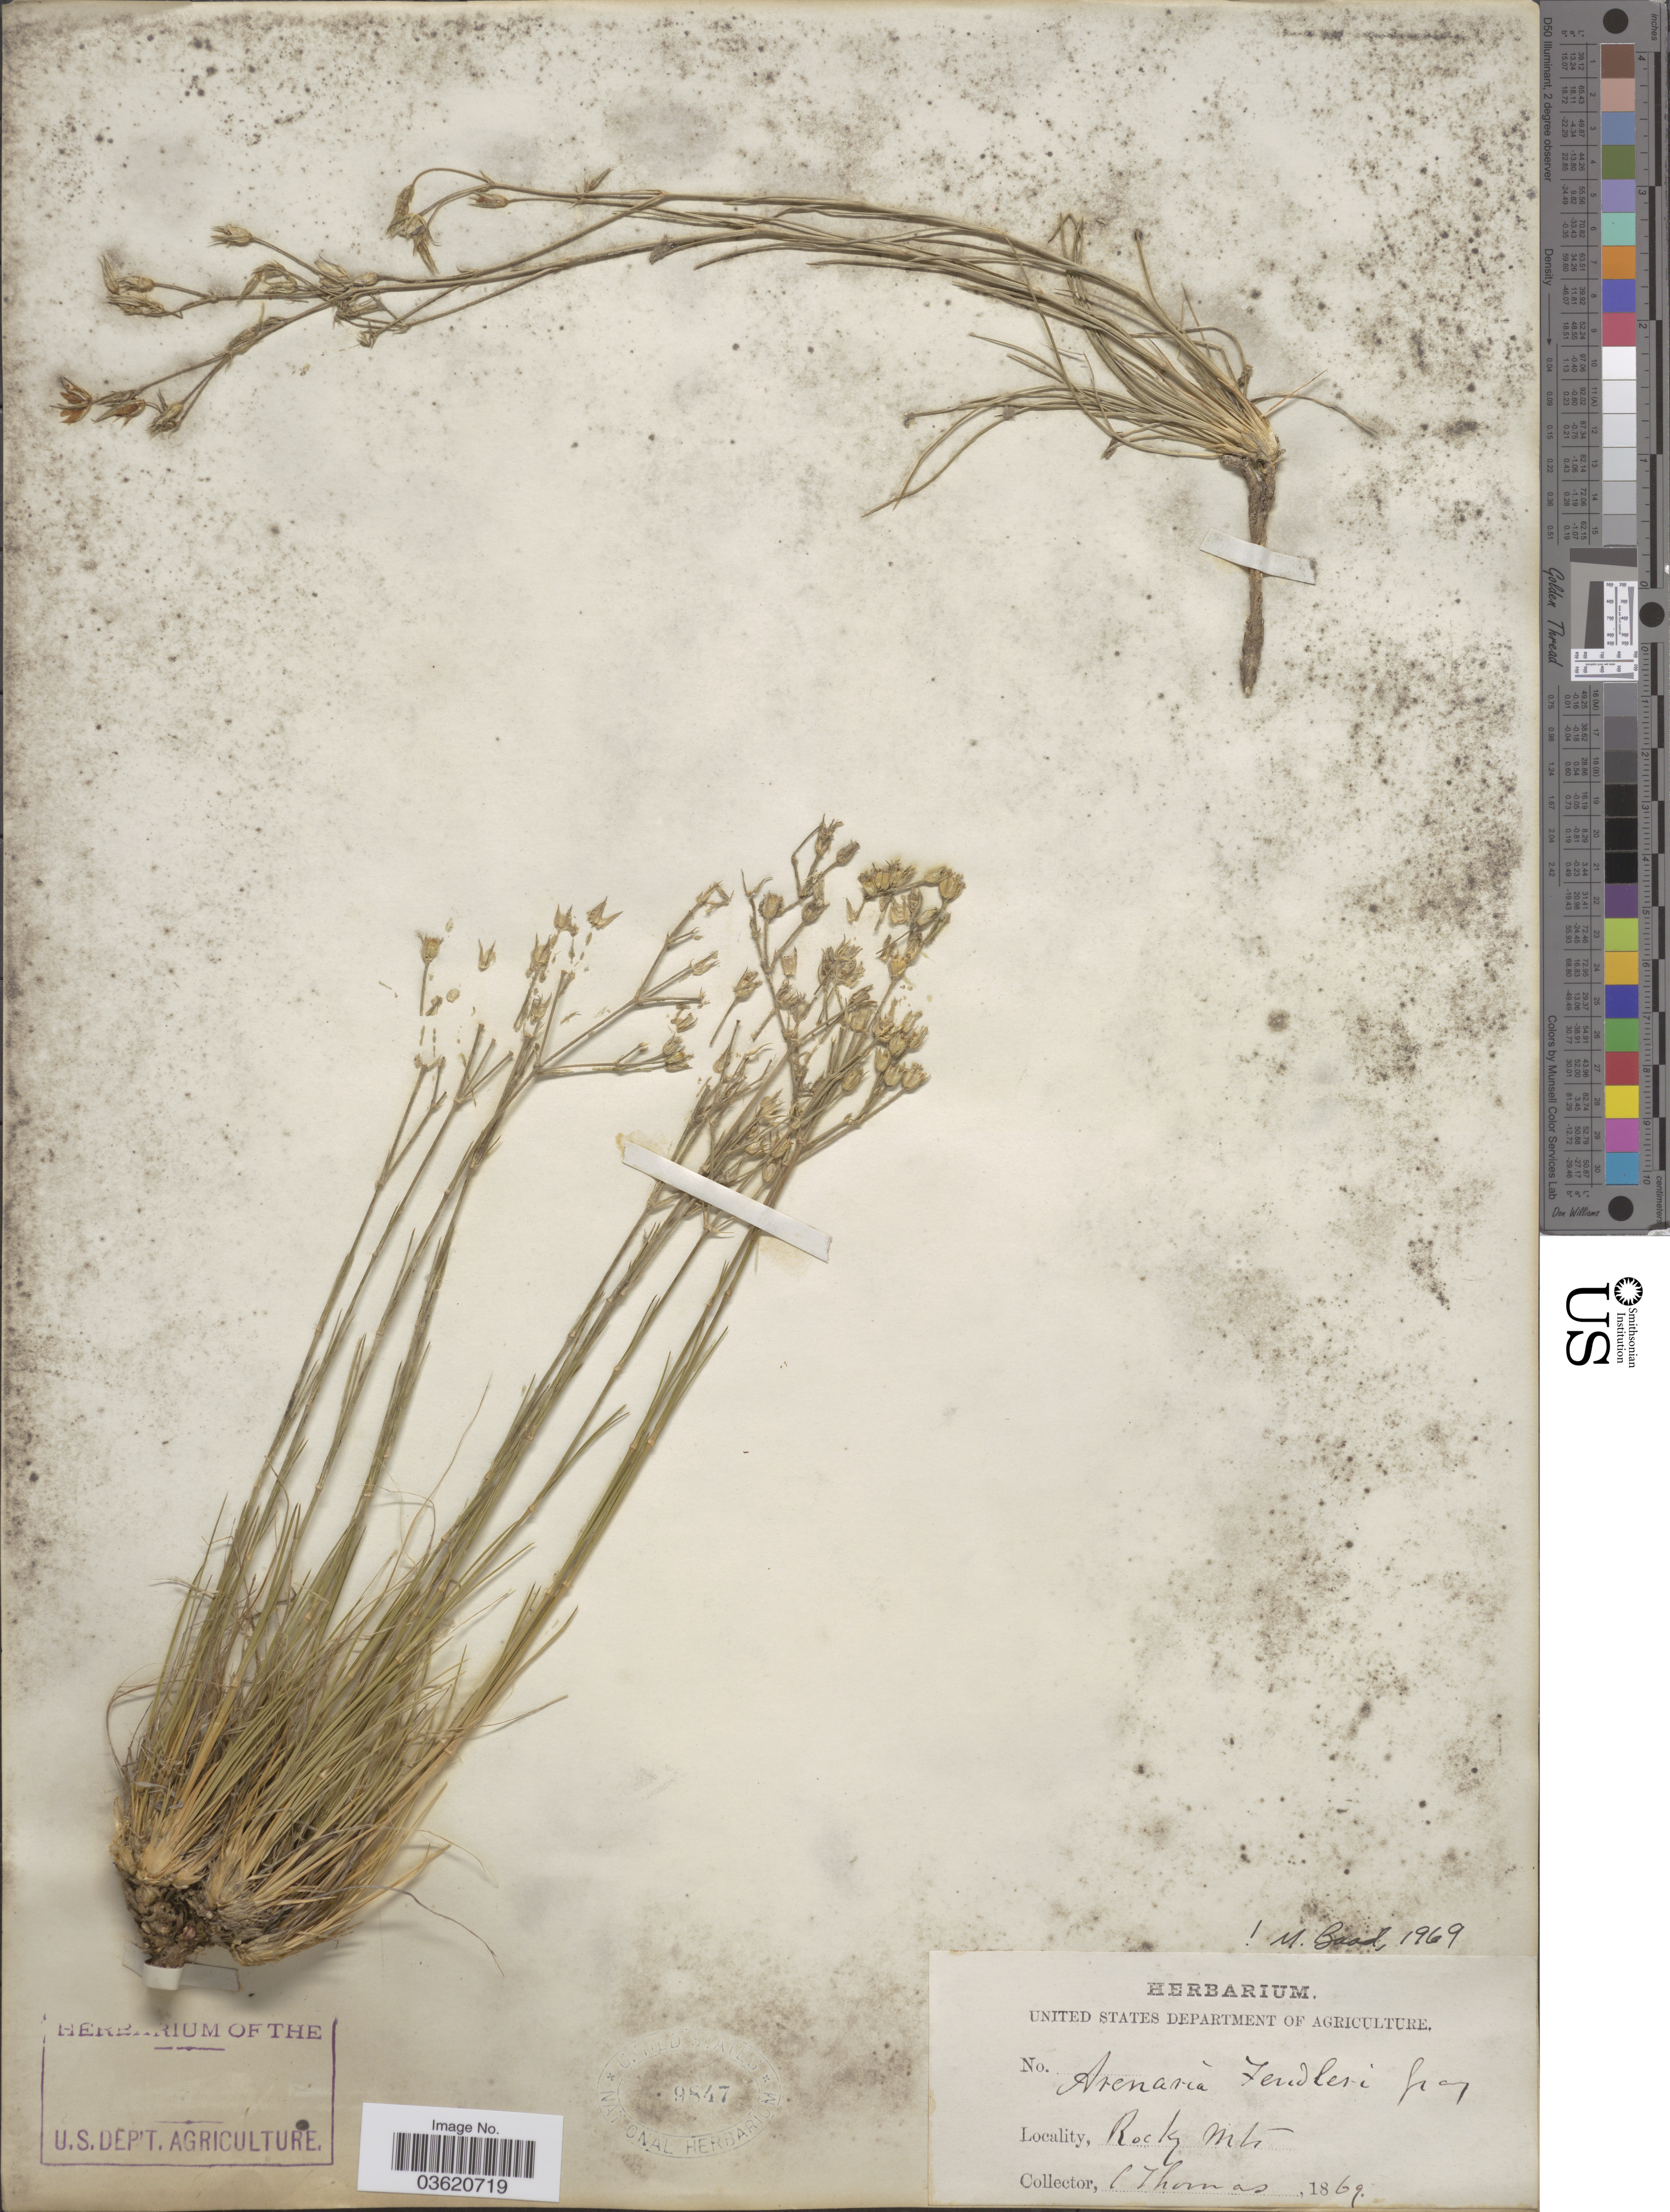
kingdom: Plantae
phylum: Tracheophyta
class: Magnoliopsida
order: Caryophyllales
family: Caryophyllaceae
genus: Eremogone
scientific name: Eremogone fendleri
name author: (A. Gray) Ikonn.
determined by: U.S. National Herbarium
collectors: C. Thomas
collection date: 1869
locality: Rocky Mts.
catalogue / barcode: US 9847